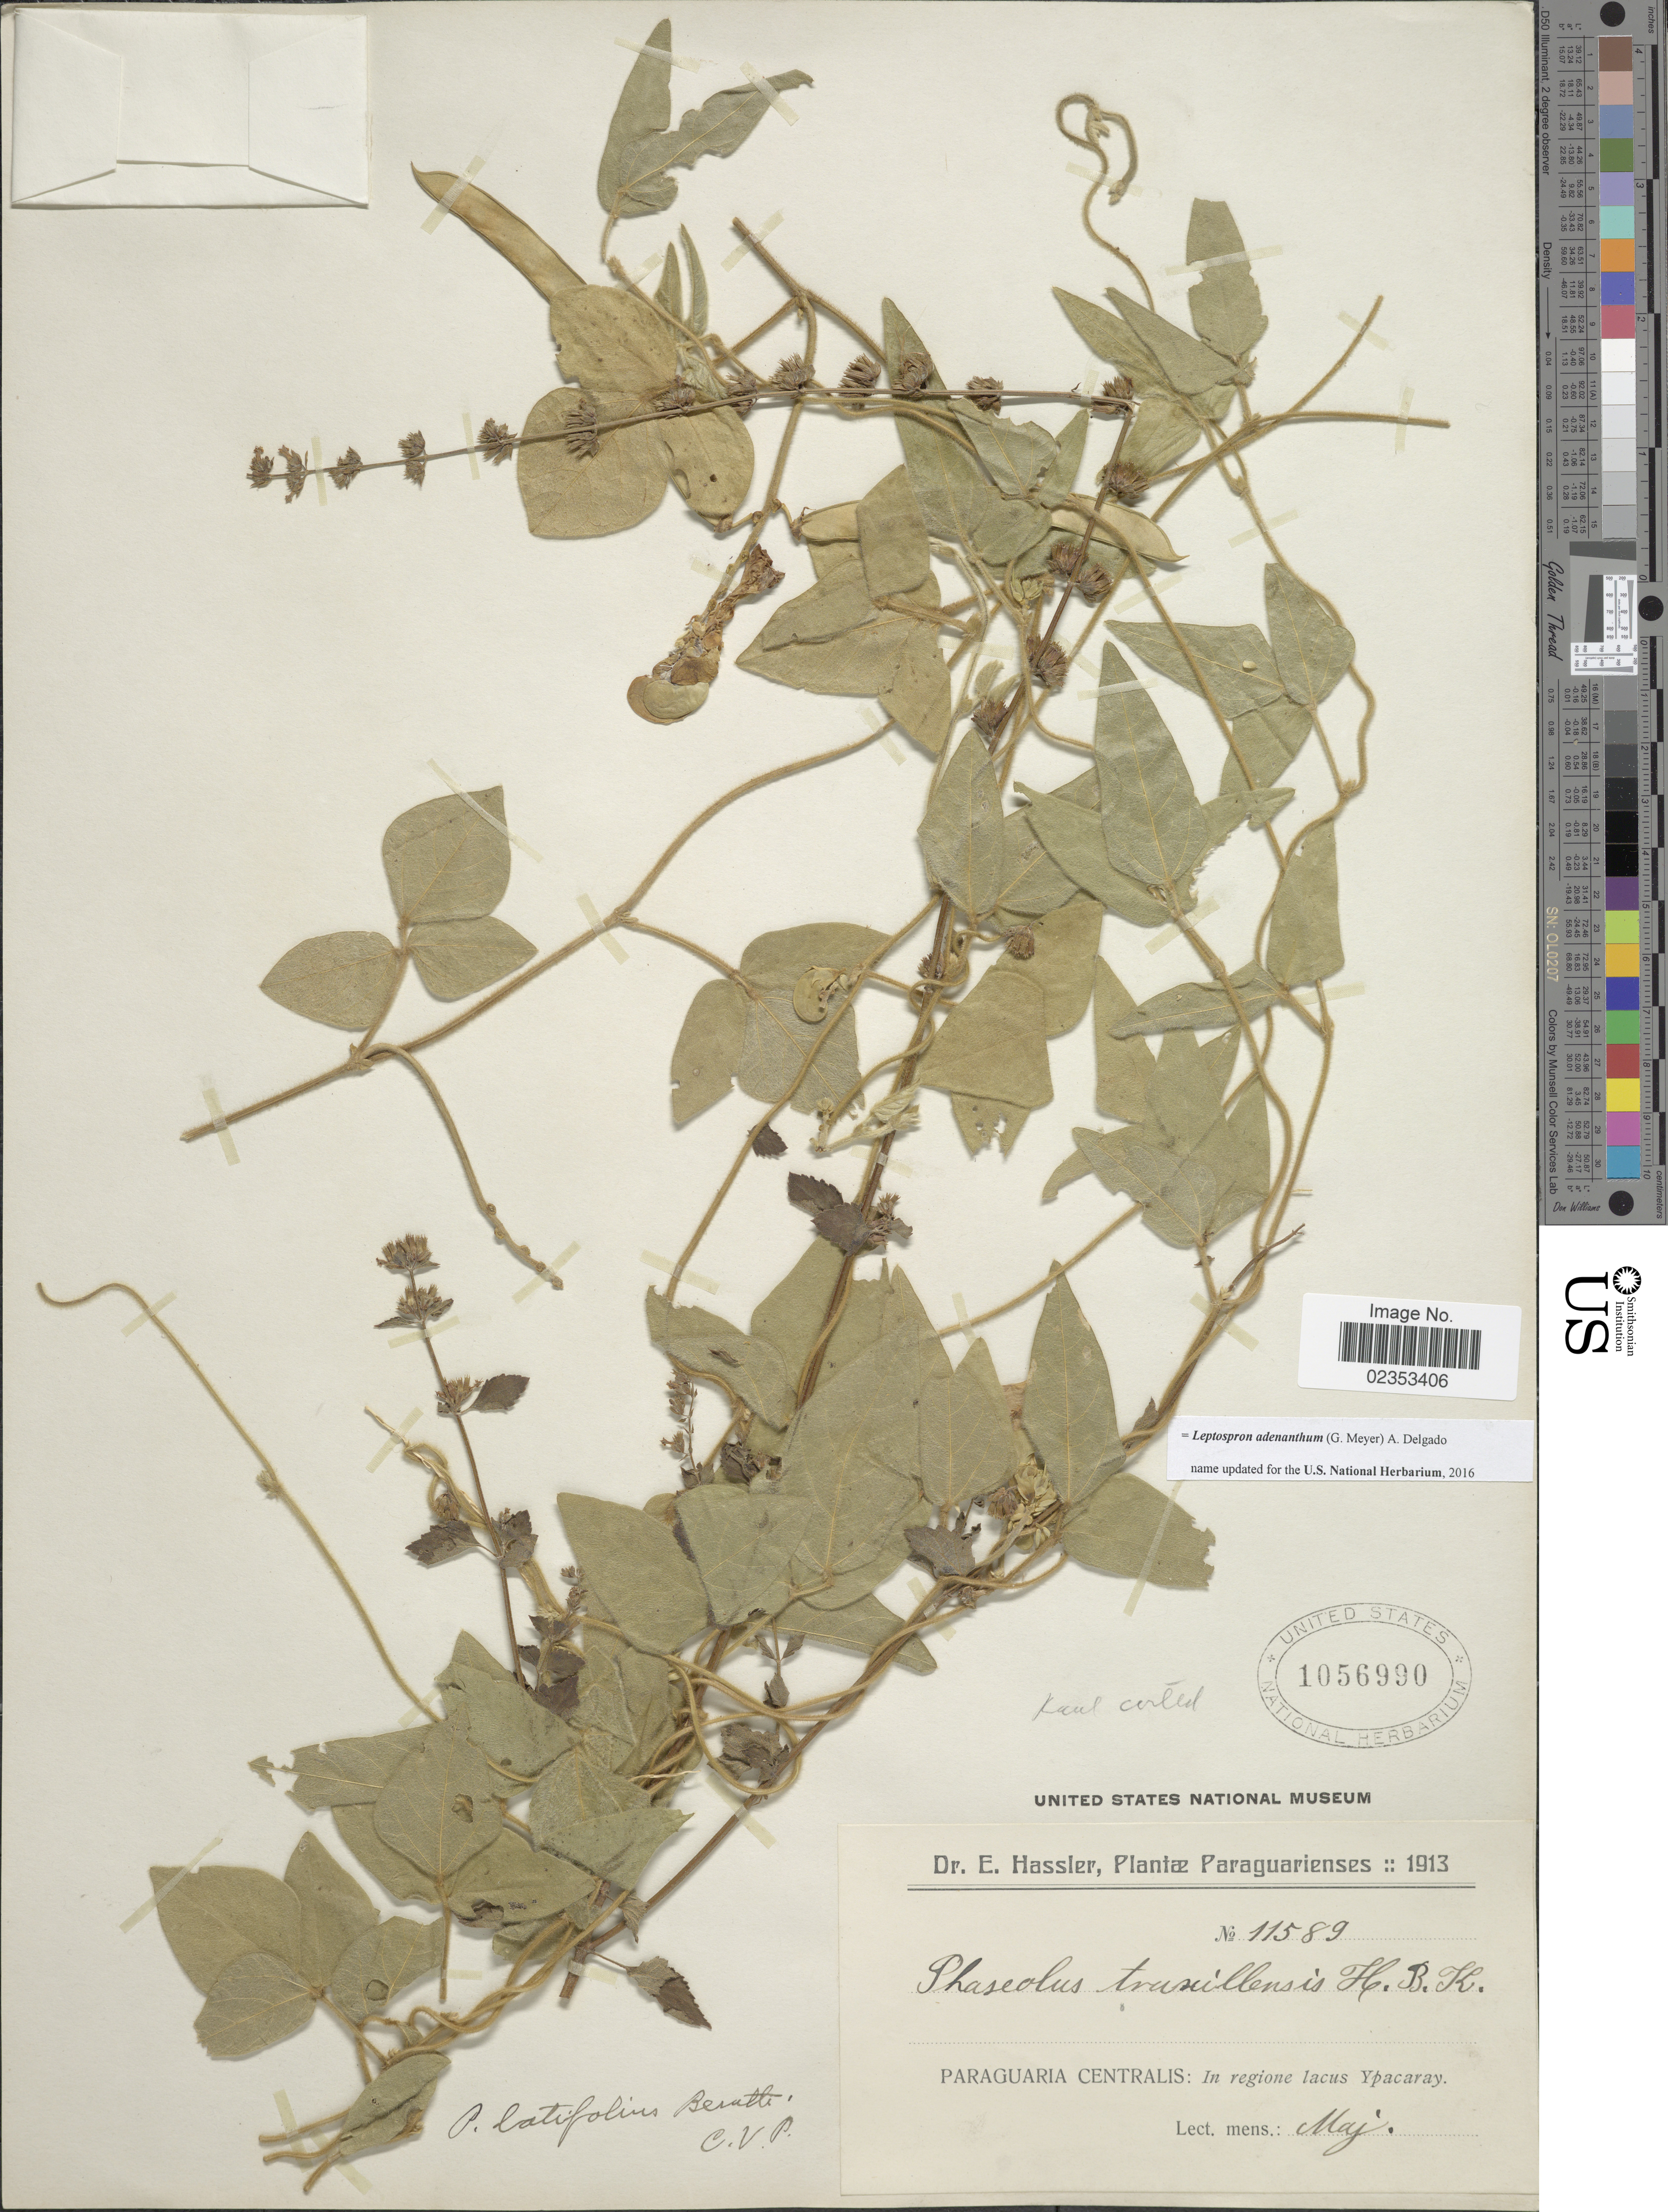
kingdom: Plantae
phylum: Tracheophyta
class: Magnoliopsida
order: Fabales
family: Fabaceae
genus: Leptospron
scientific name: Leptospron adenanthum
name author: (G. Mey.) A. Delgado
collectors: E. Hassler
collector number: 11589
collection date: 1913-05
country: Paraguay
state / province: Central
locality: Paraguaria Centralis: in regione lacus Ypacaray.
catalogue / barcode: US 1056990